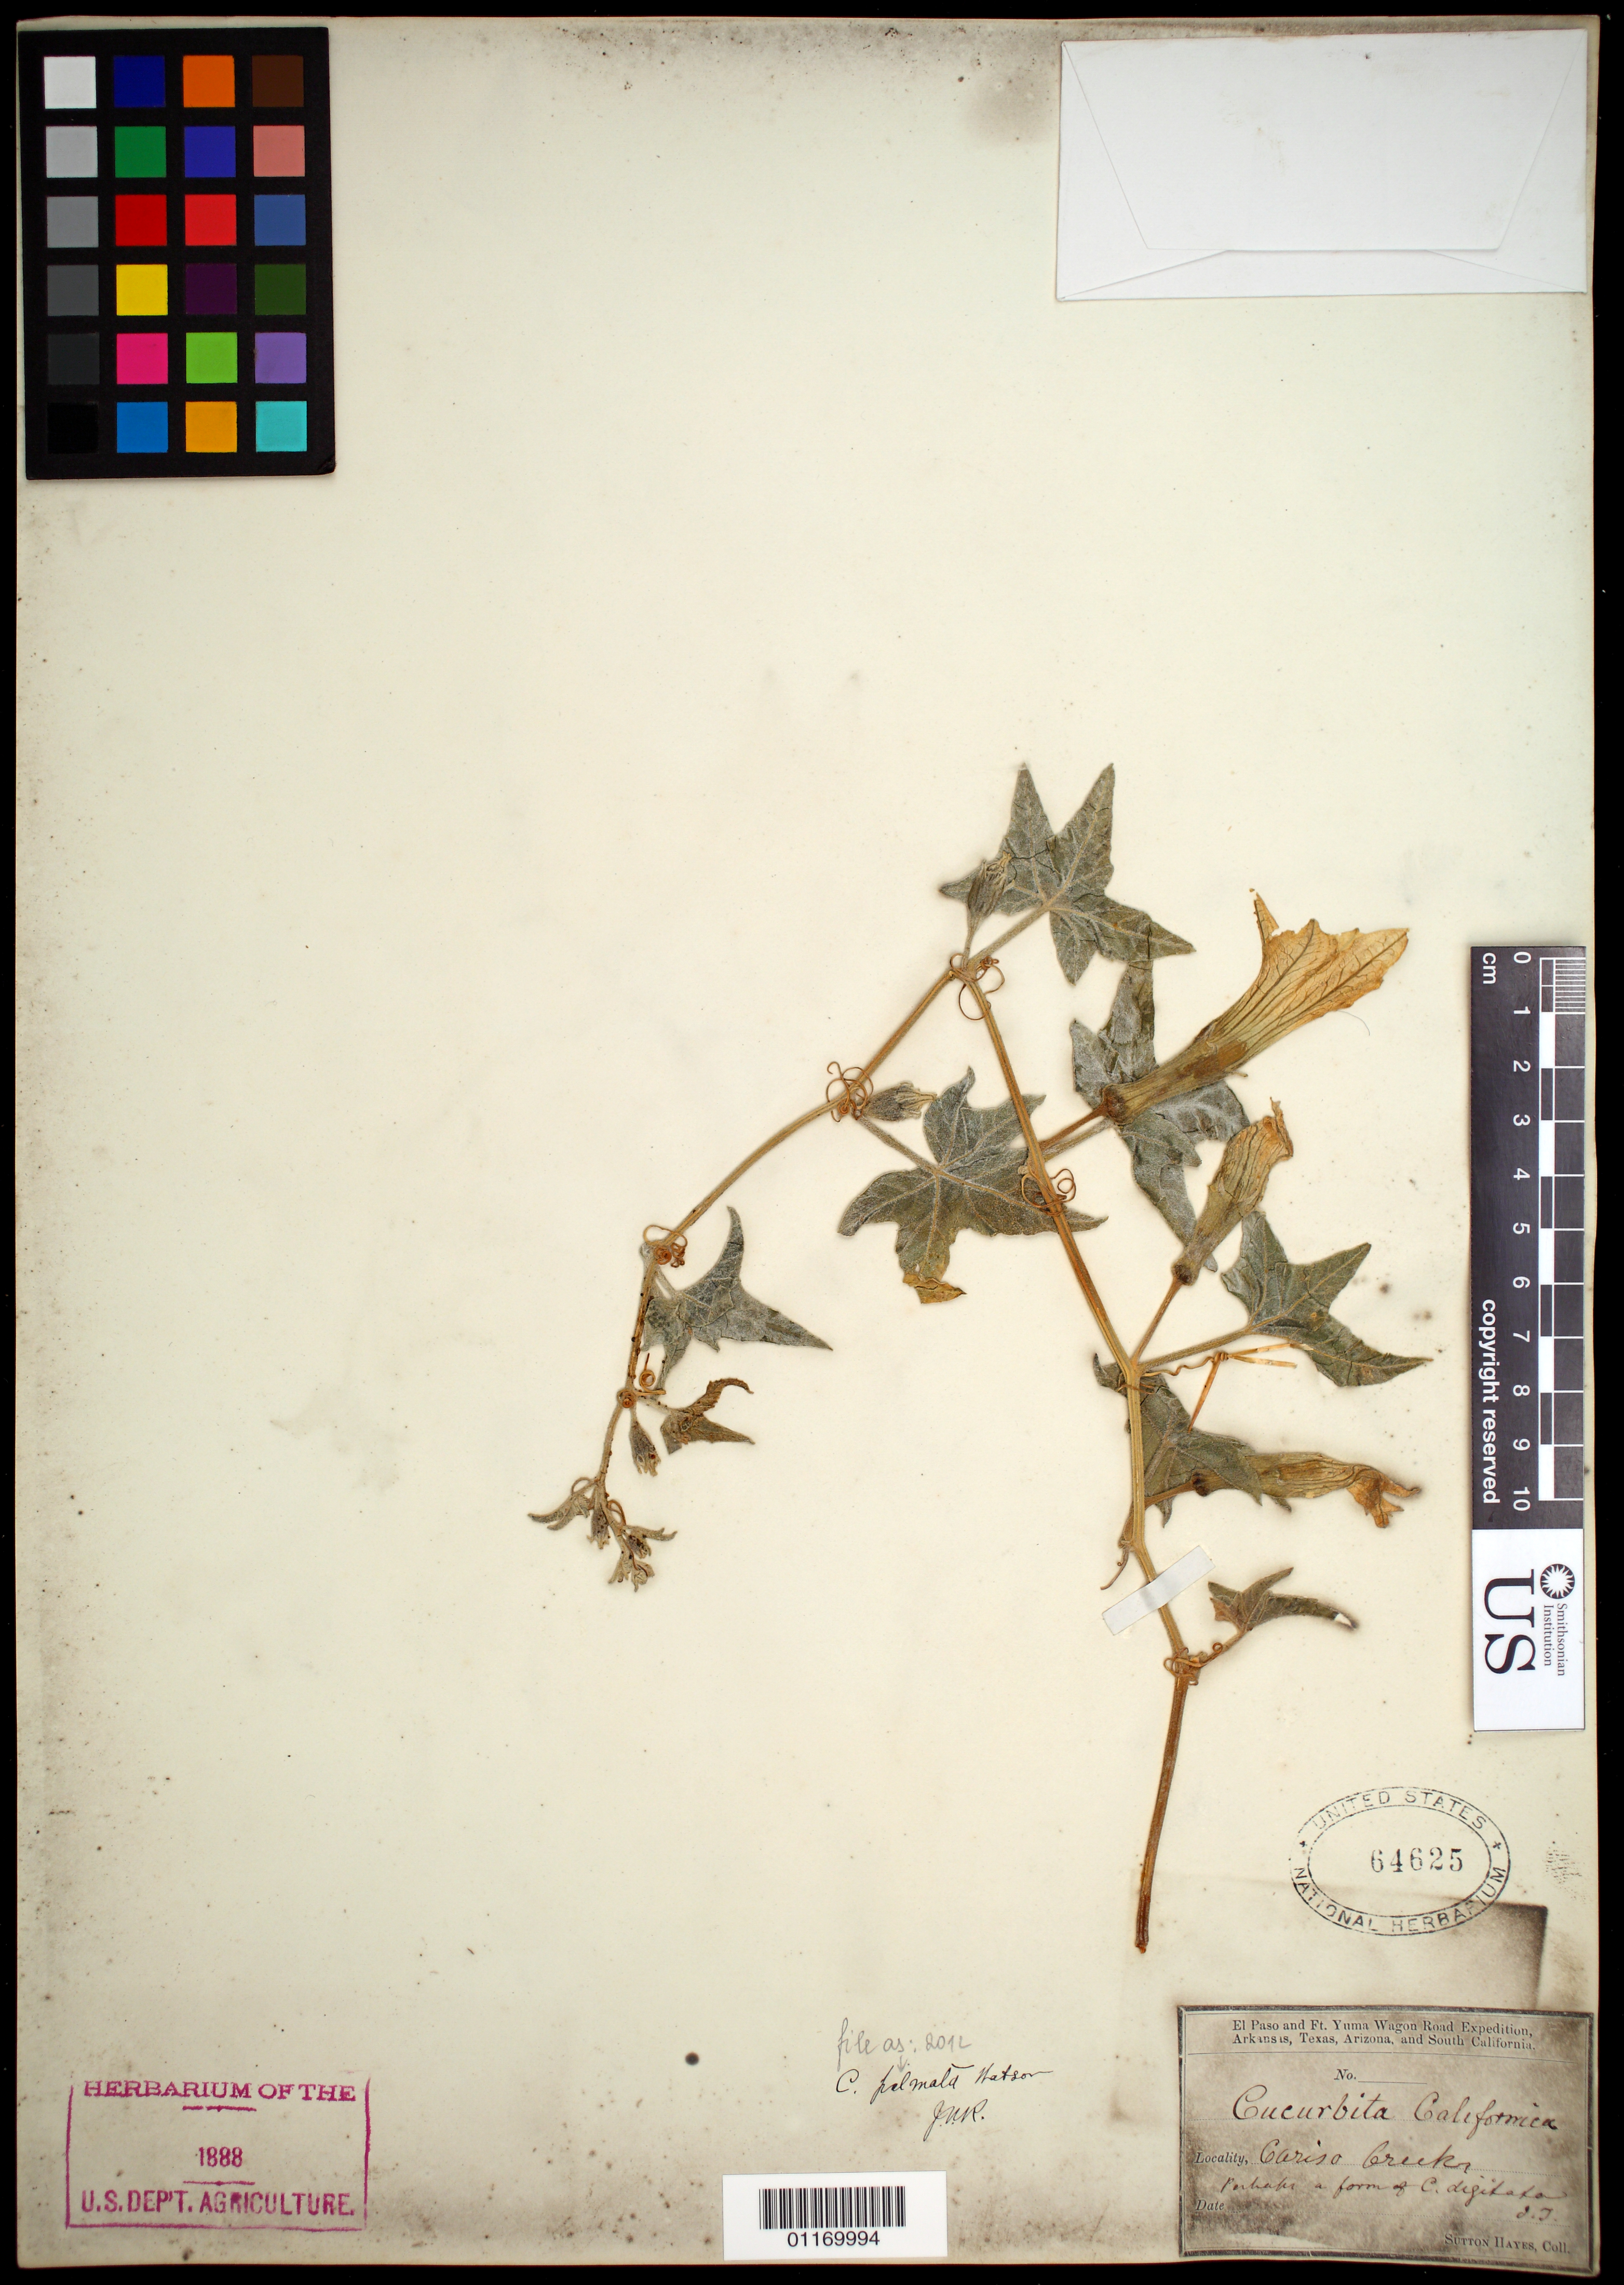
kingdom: Plantae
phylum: Tracheophyta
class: Magnoliopsida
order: Cucurbitales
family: Cucurbitaceae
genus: Cucurbita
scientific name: Cucurbita palmata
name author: S. Watson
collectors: S. Hayes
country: United States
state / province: New Mexico / Texas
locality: Cariso Creek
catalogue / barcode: US 64625